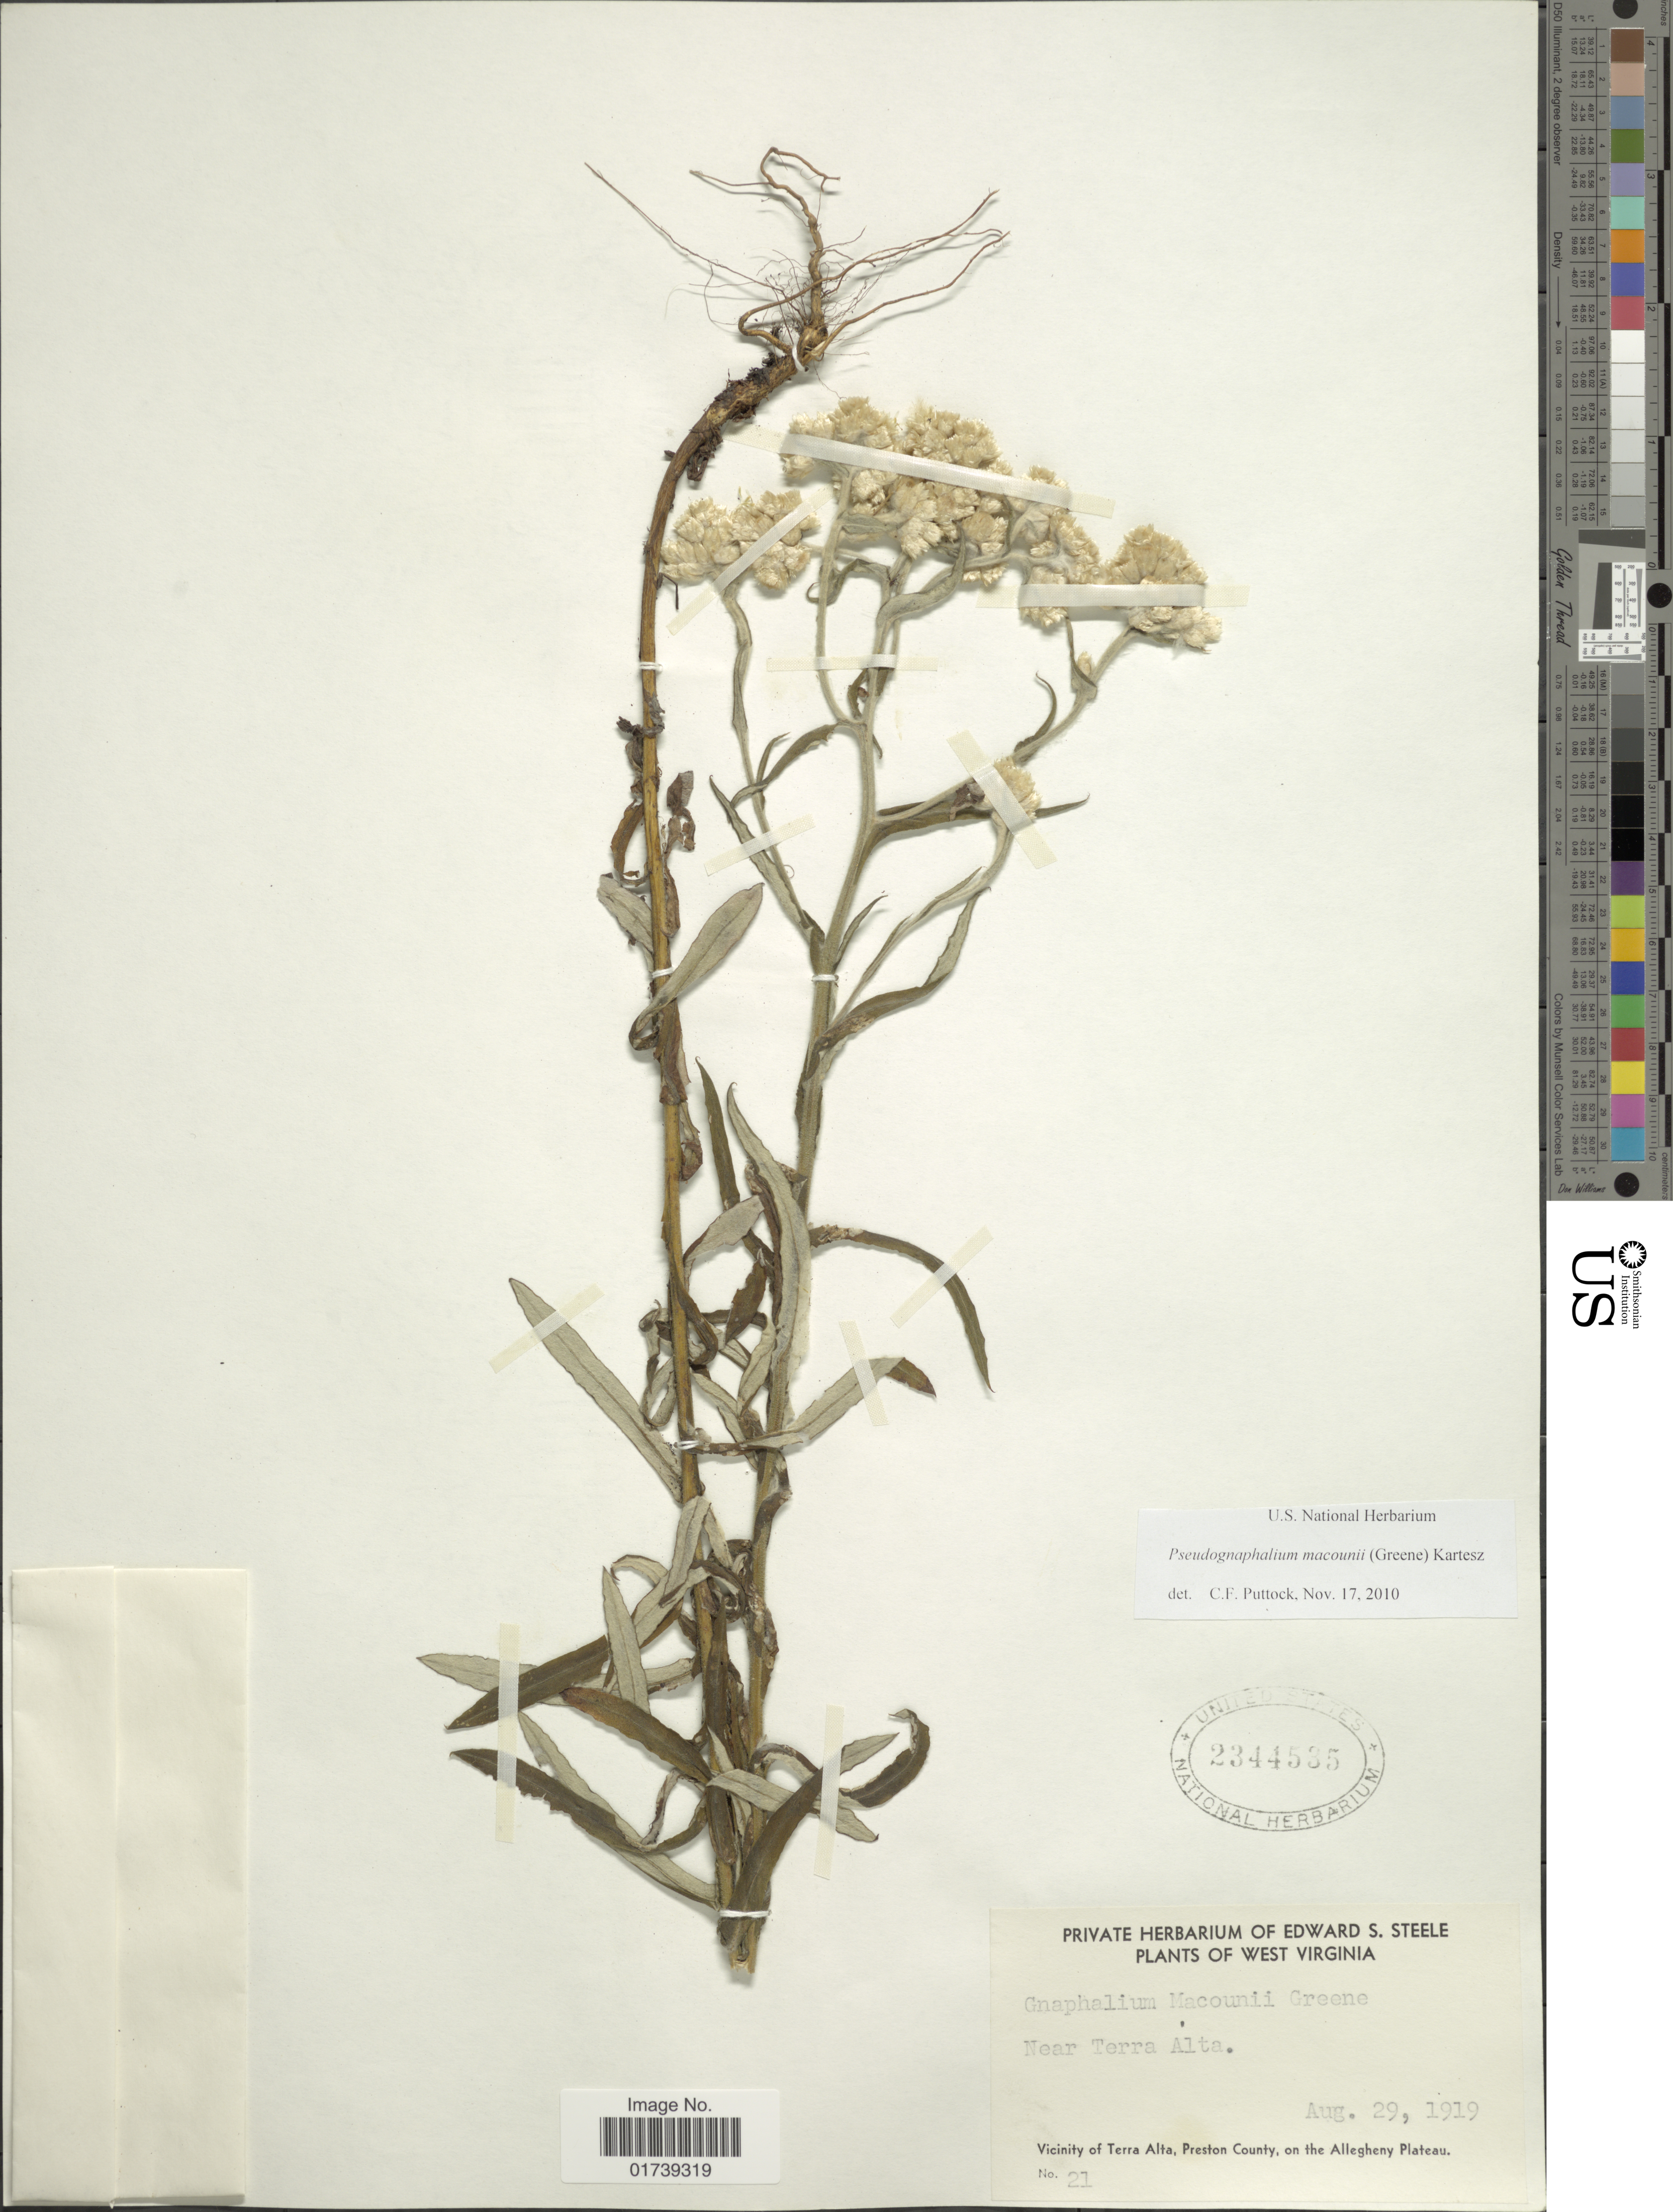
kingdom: Plantae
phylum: Tracheophyta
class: Magnoliopsida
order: Asterales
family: Asteraceae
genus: Pseudognaphalium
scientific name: Pseudognaphalium macounii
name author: (Greene) Kartesz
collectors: E. Steele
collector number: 21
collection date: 1919-08-29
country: United States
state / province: West Virginia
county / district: Preston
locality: Near Terra Alta, Vicinity of Terra Alta, Preston County, on the Allegheny Plateau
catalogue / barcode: US 2344535